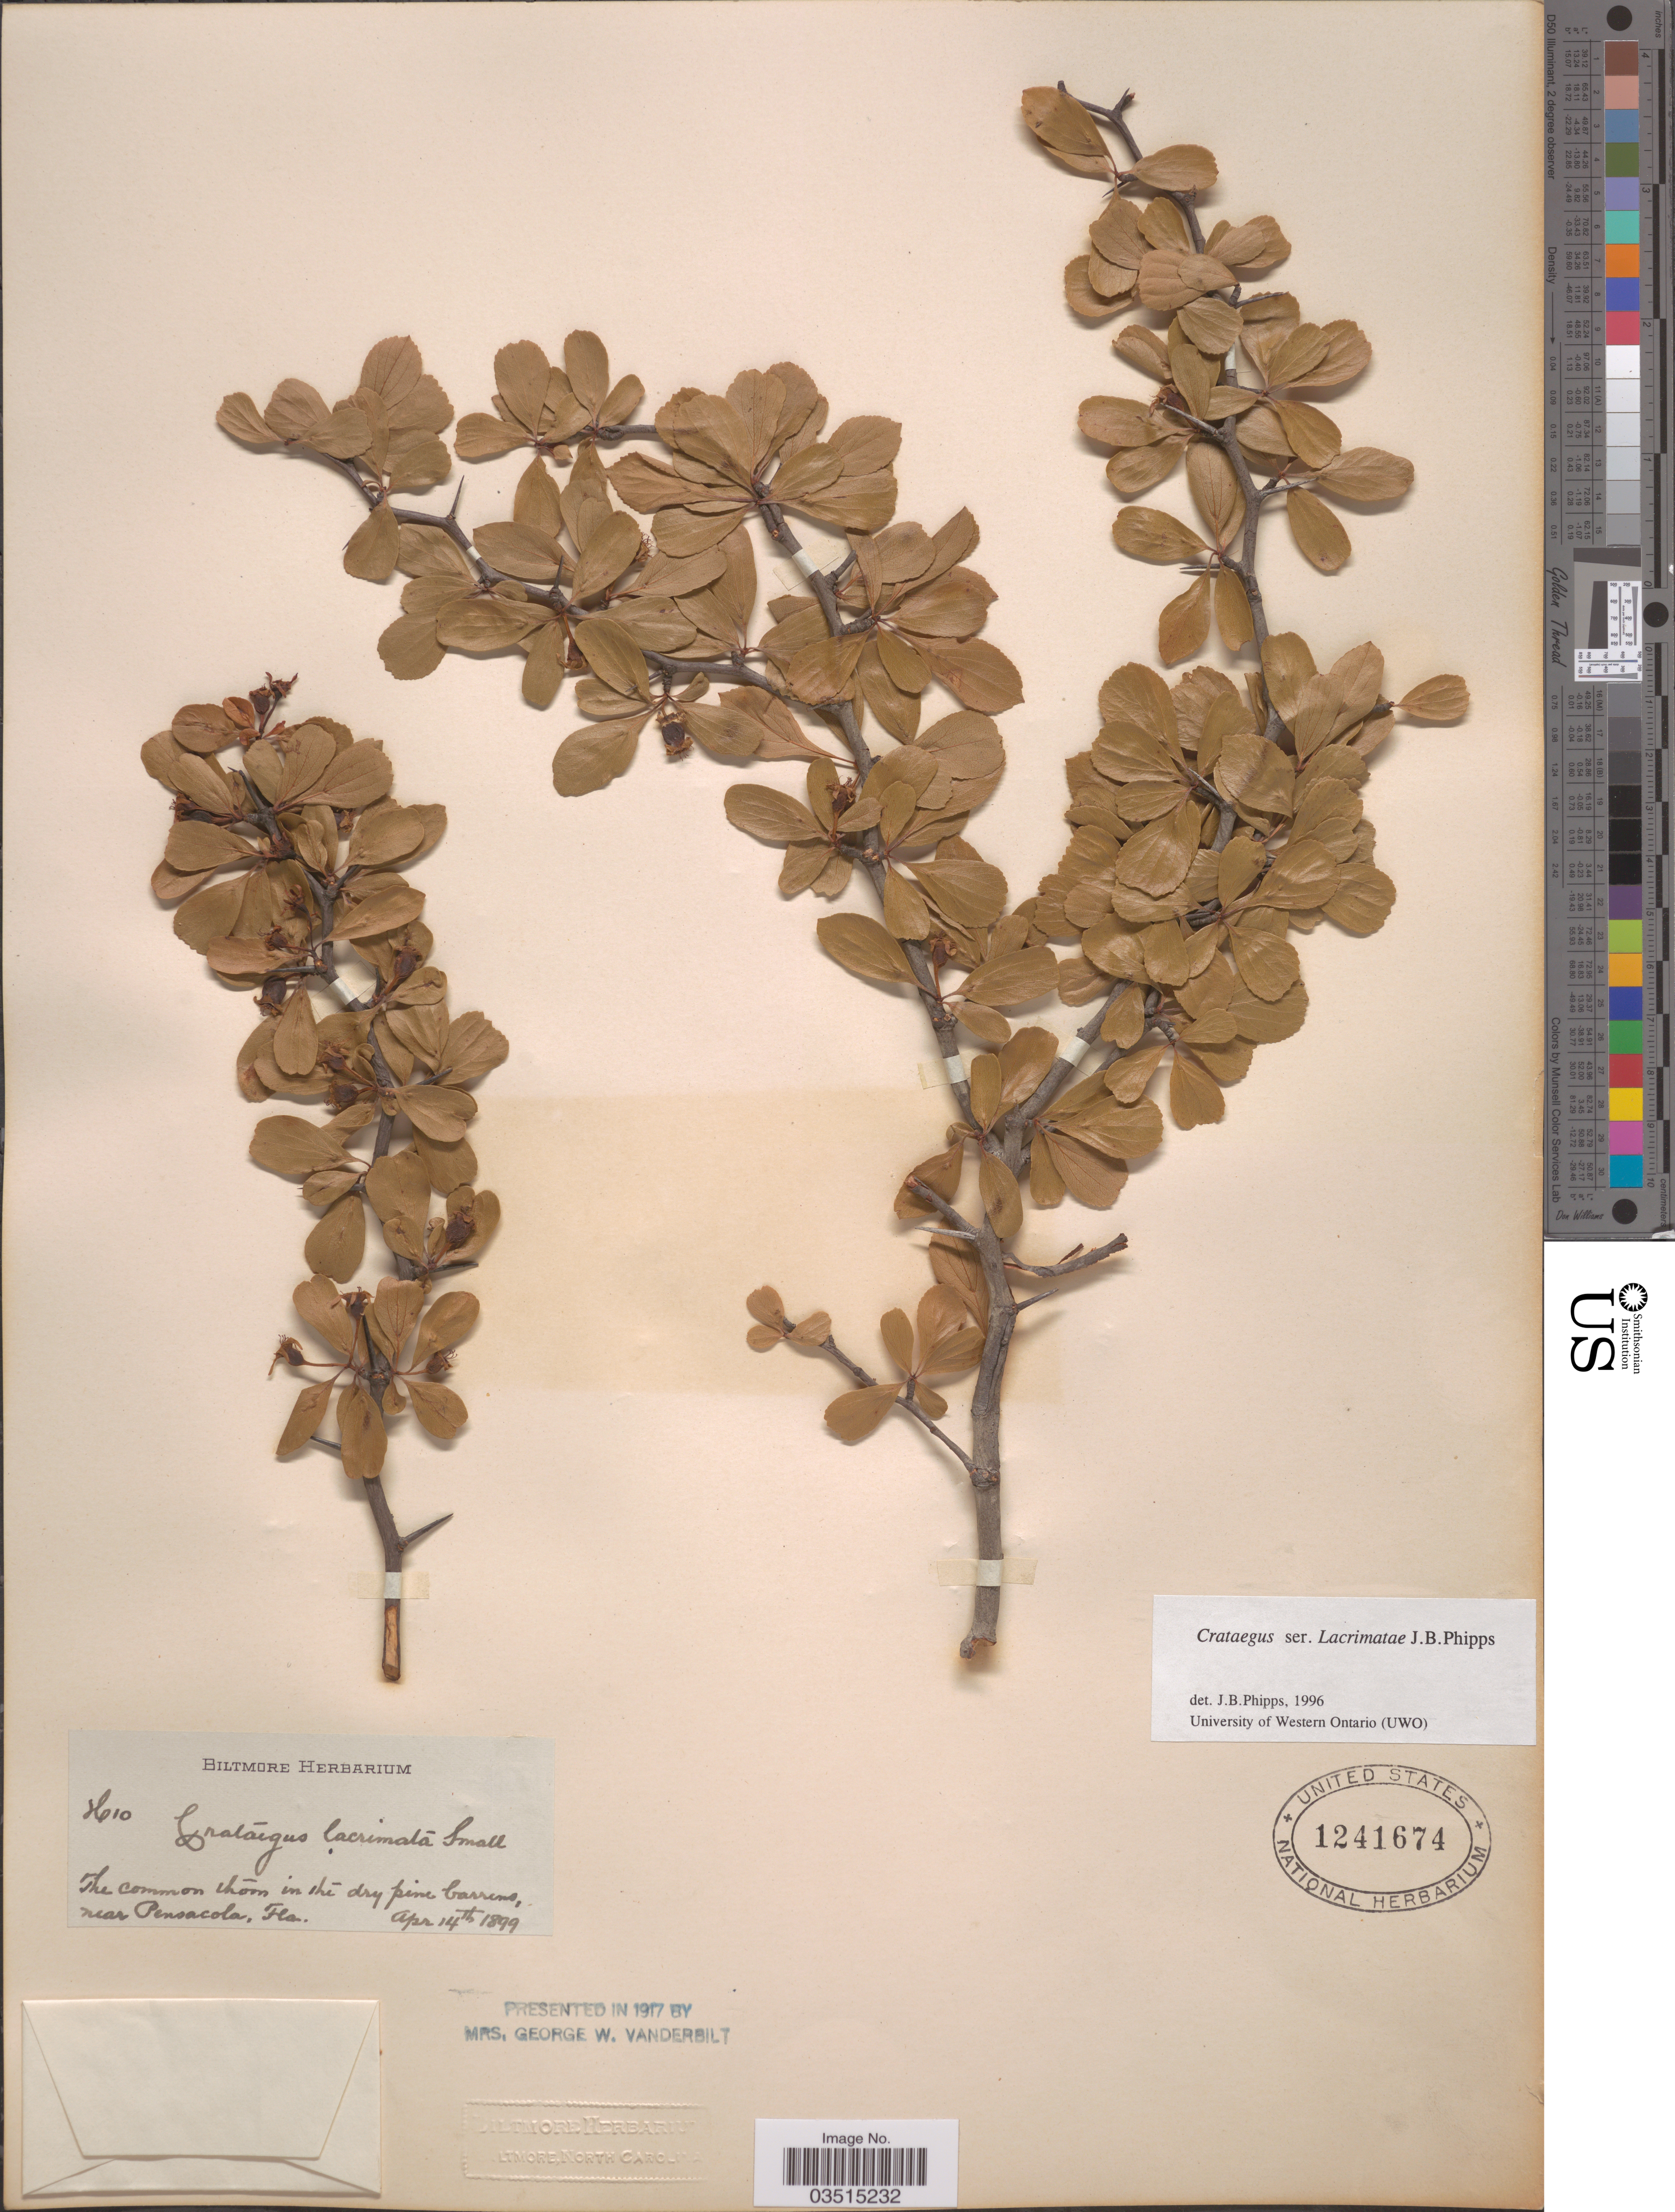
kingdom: Plantae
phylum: Tracheophyta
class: Magnoliopsida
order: Rosales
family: Rosaceae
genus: Crataegus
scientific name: Crataegus lacrimata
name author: Small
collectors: ex herb. Biltmore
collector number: H10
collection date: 1899-04-14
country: United States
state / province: Florida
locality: Near Pensacola.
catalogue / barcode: US 1241674